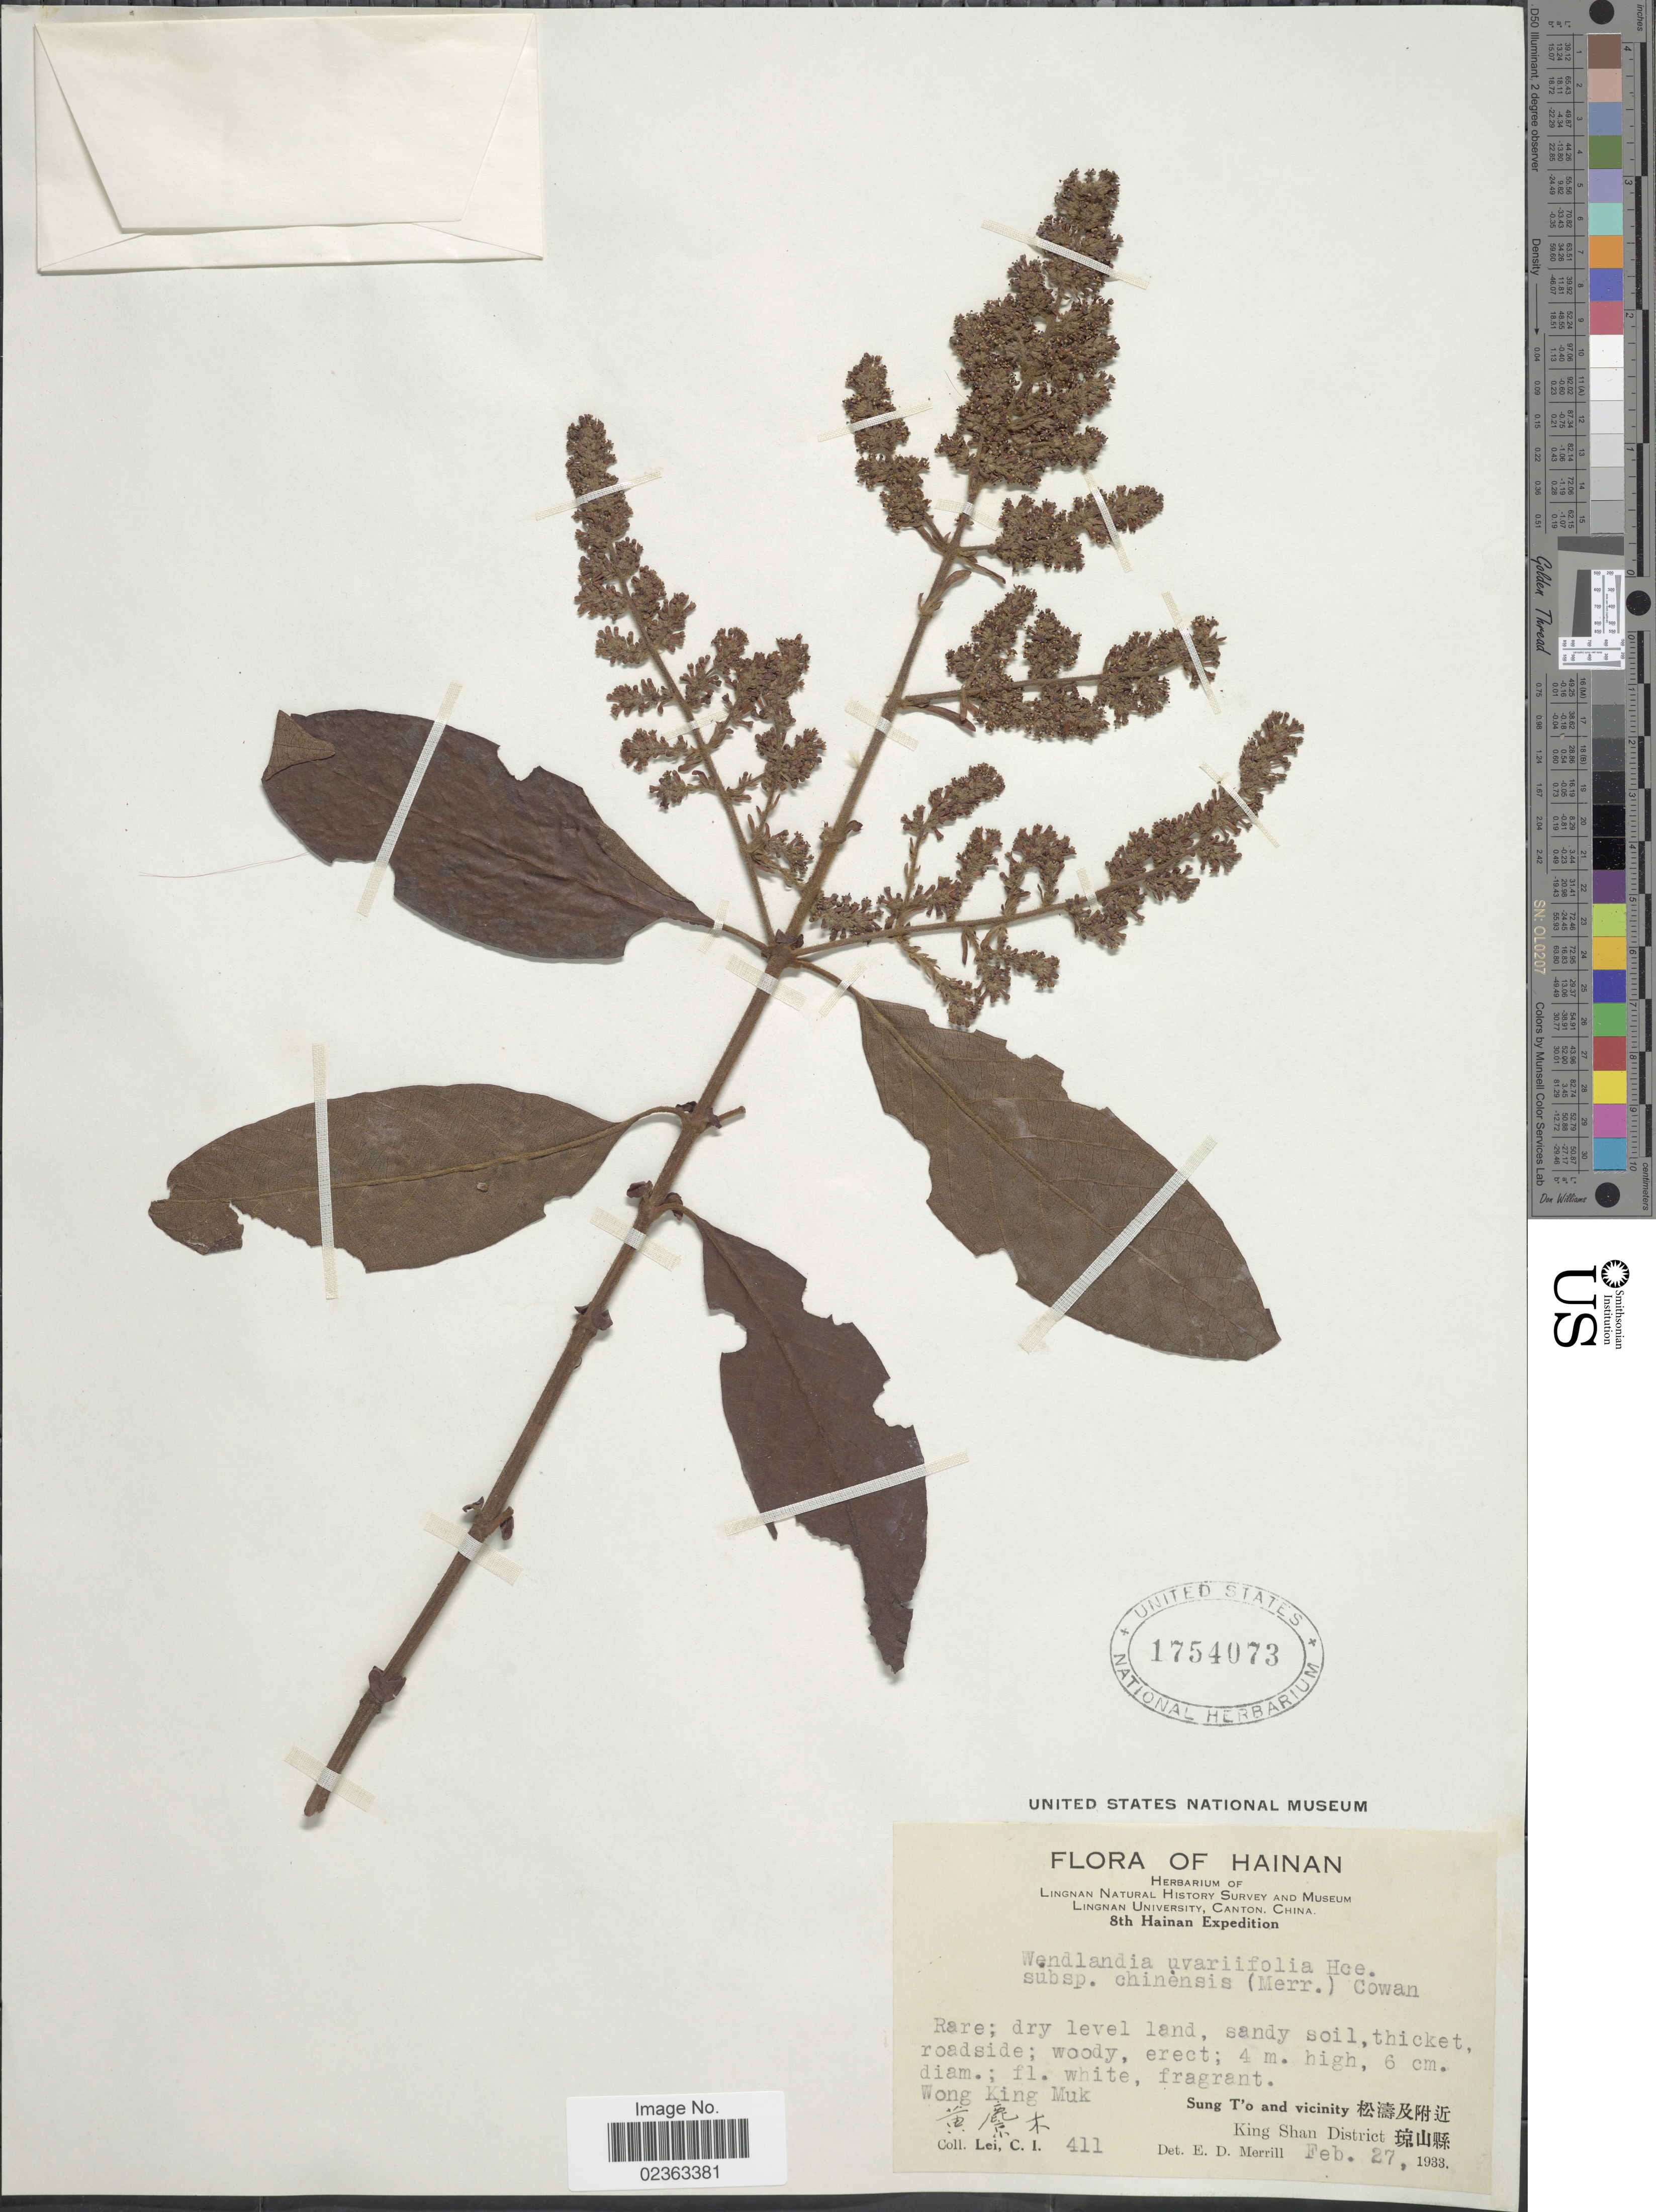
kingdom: Plantae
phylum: Tracheophyta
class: Magnoliopsida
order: Gentianales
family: Rubiaceae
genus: Wendlandia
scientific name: Wendlandia uvariifolia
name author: Hance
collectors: C. I. Lei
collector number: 411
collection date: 1933-02-27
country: China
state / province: Hainan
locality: Wong King Muk, Sung T'o and vicinity, King Shan District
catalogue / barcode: US 1754073